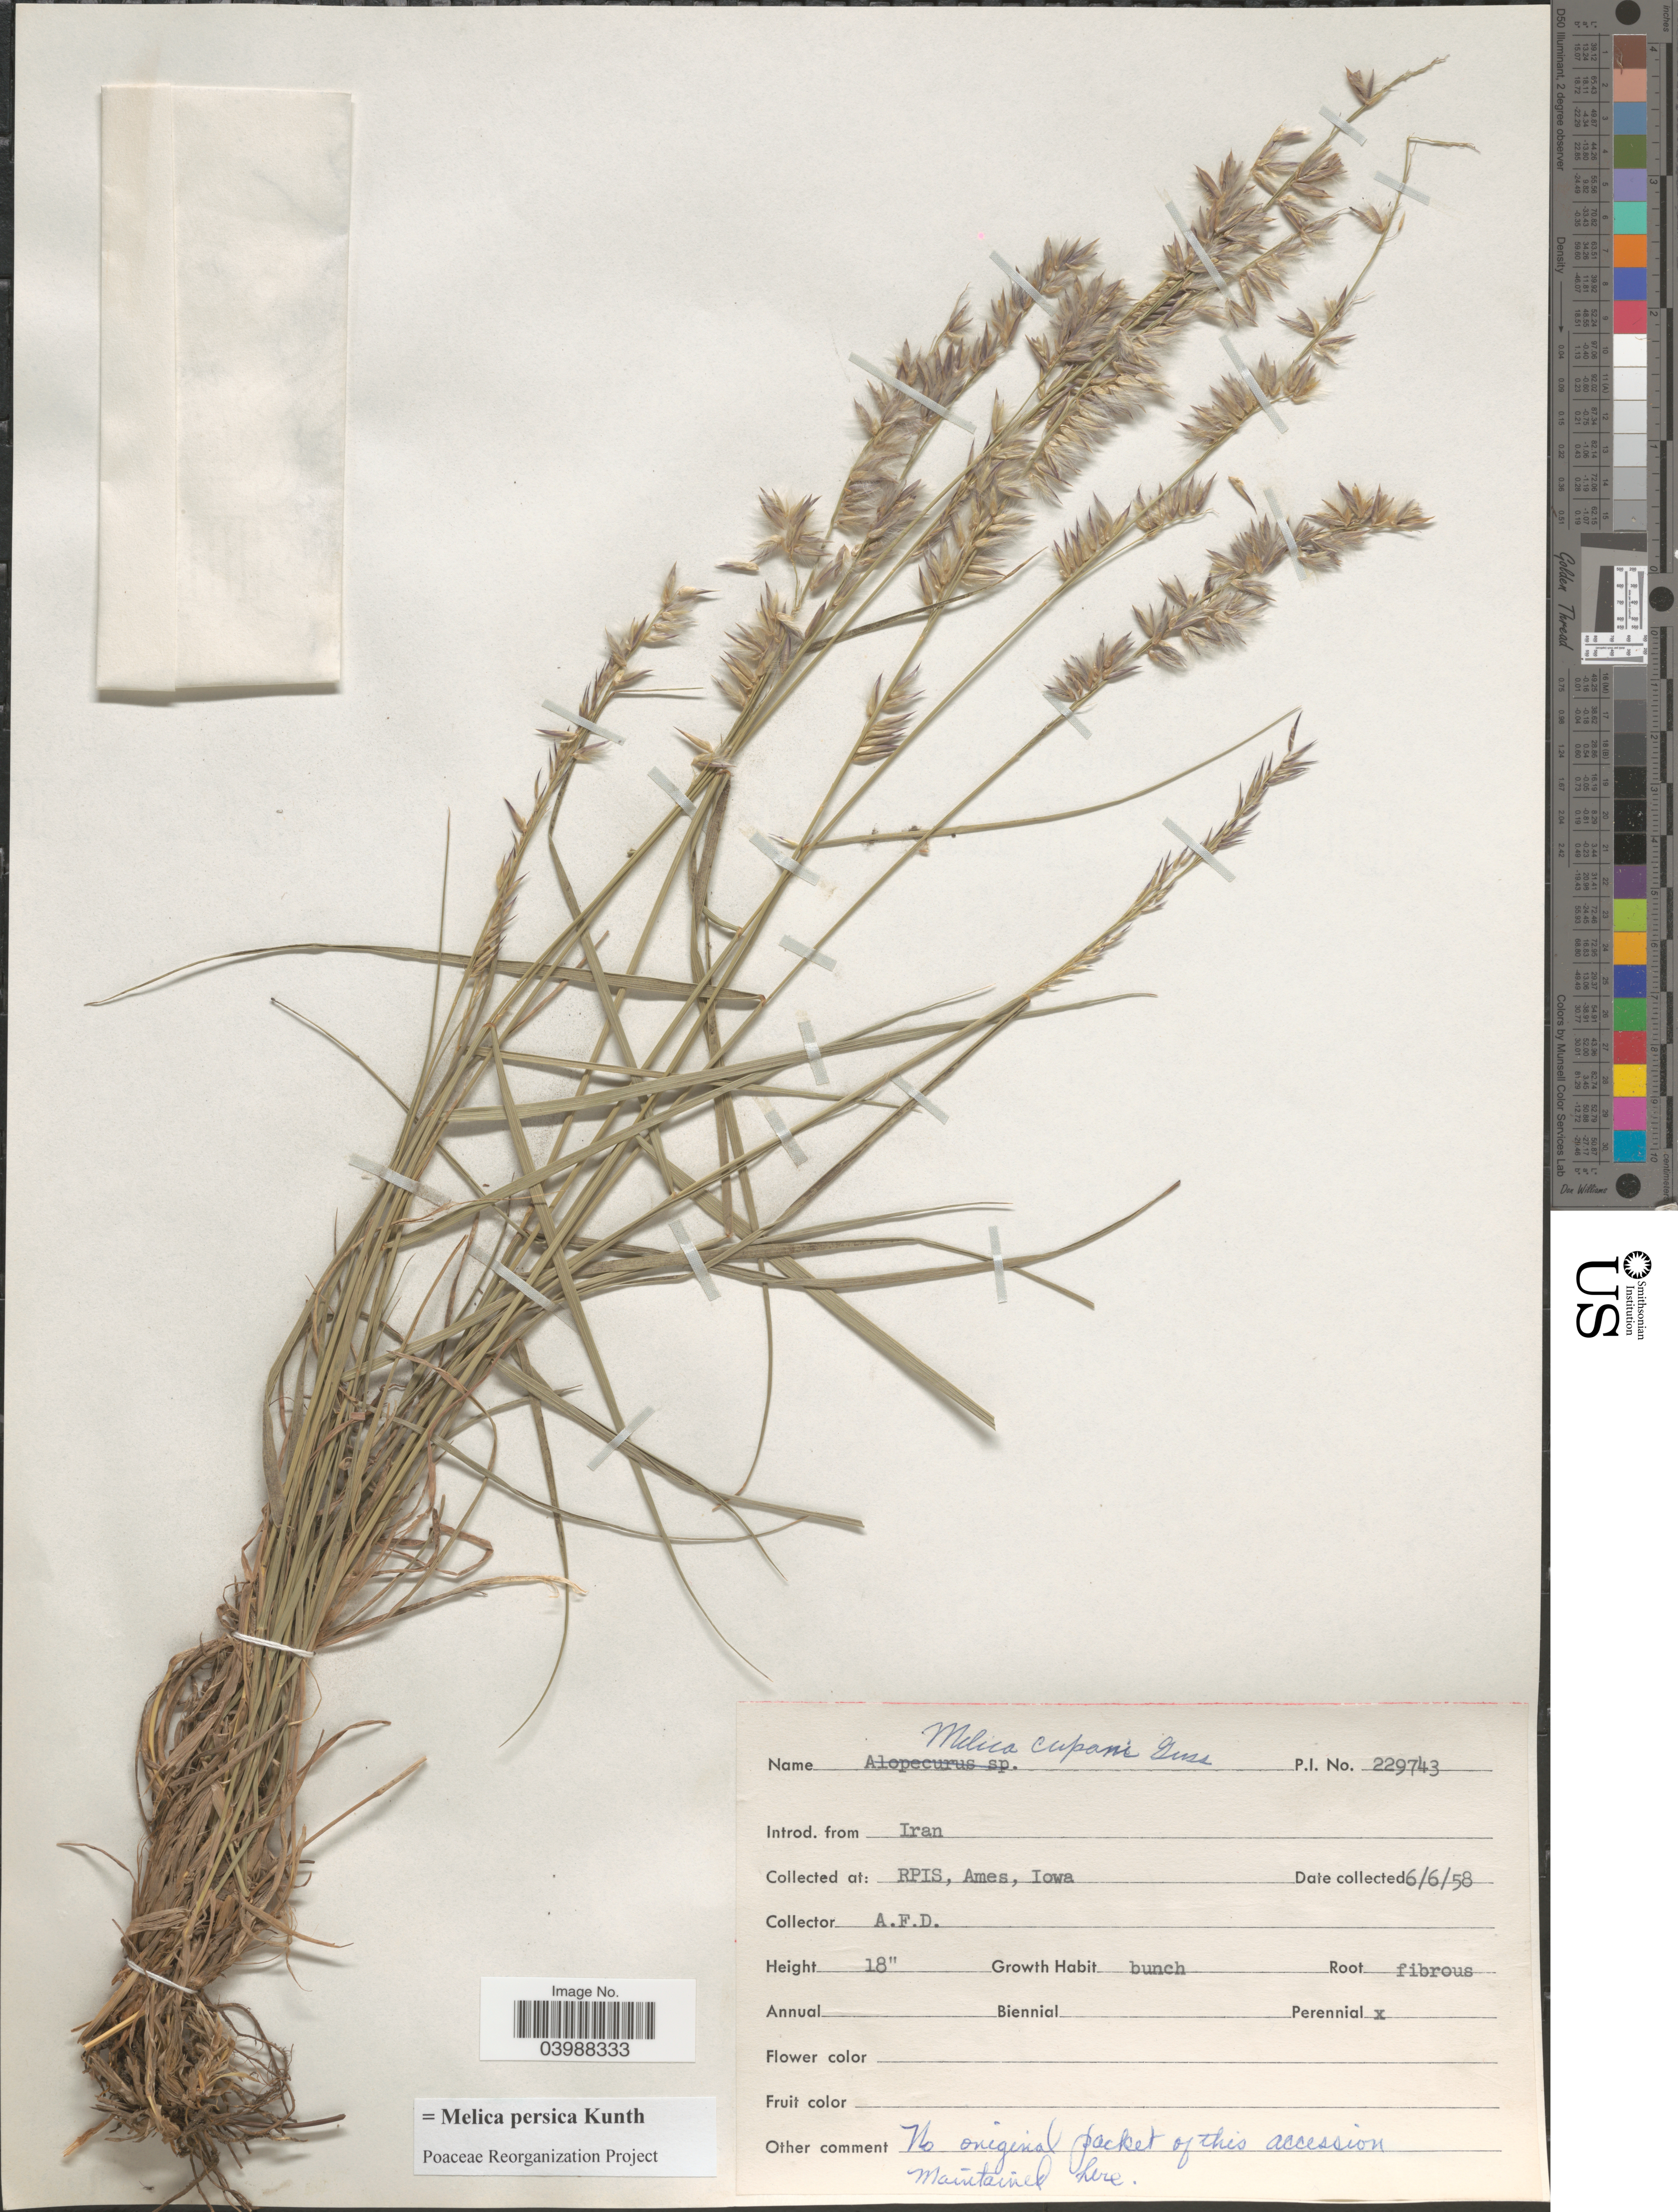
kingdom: Plantae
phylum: Tracheophyta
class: Liliopsida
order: Poales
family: Poaceae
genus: Melica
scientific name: Melica persica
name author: Kunth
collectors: A. D.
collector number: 229743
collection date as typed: Transcribed d/m/y: 6/6/58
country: United States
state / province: Iowa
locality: RPIS, Ames.